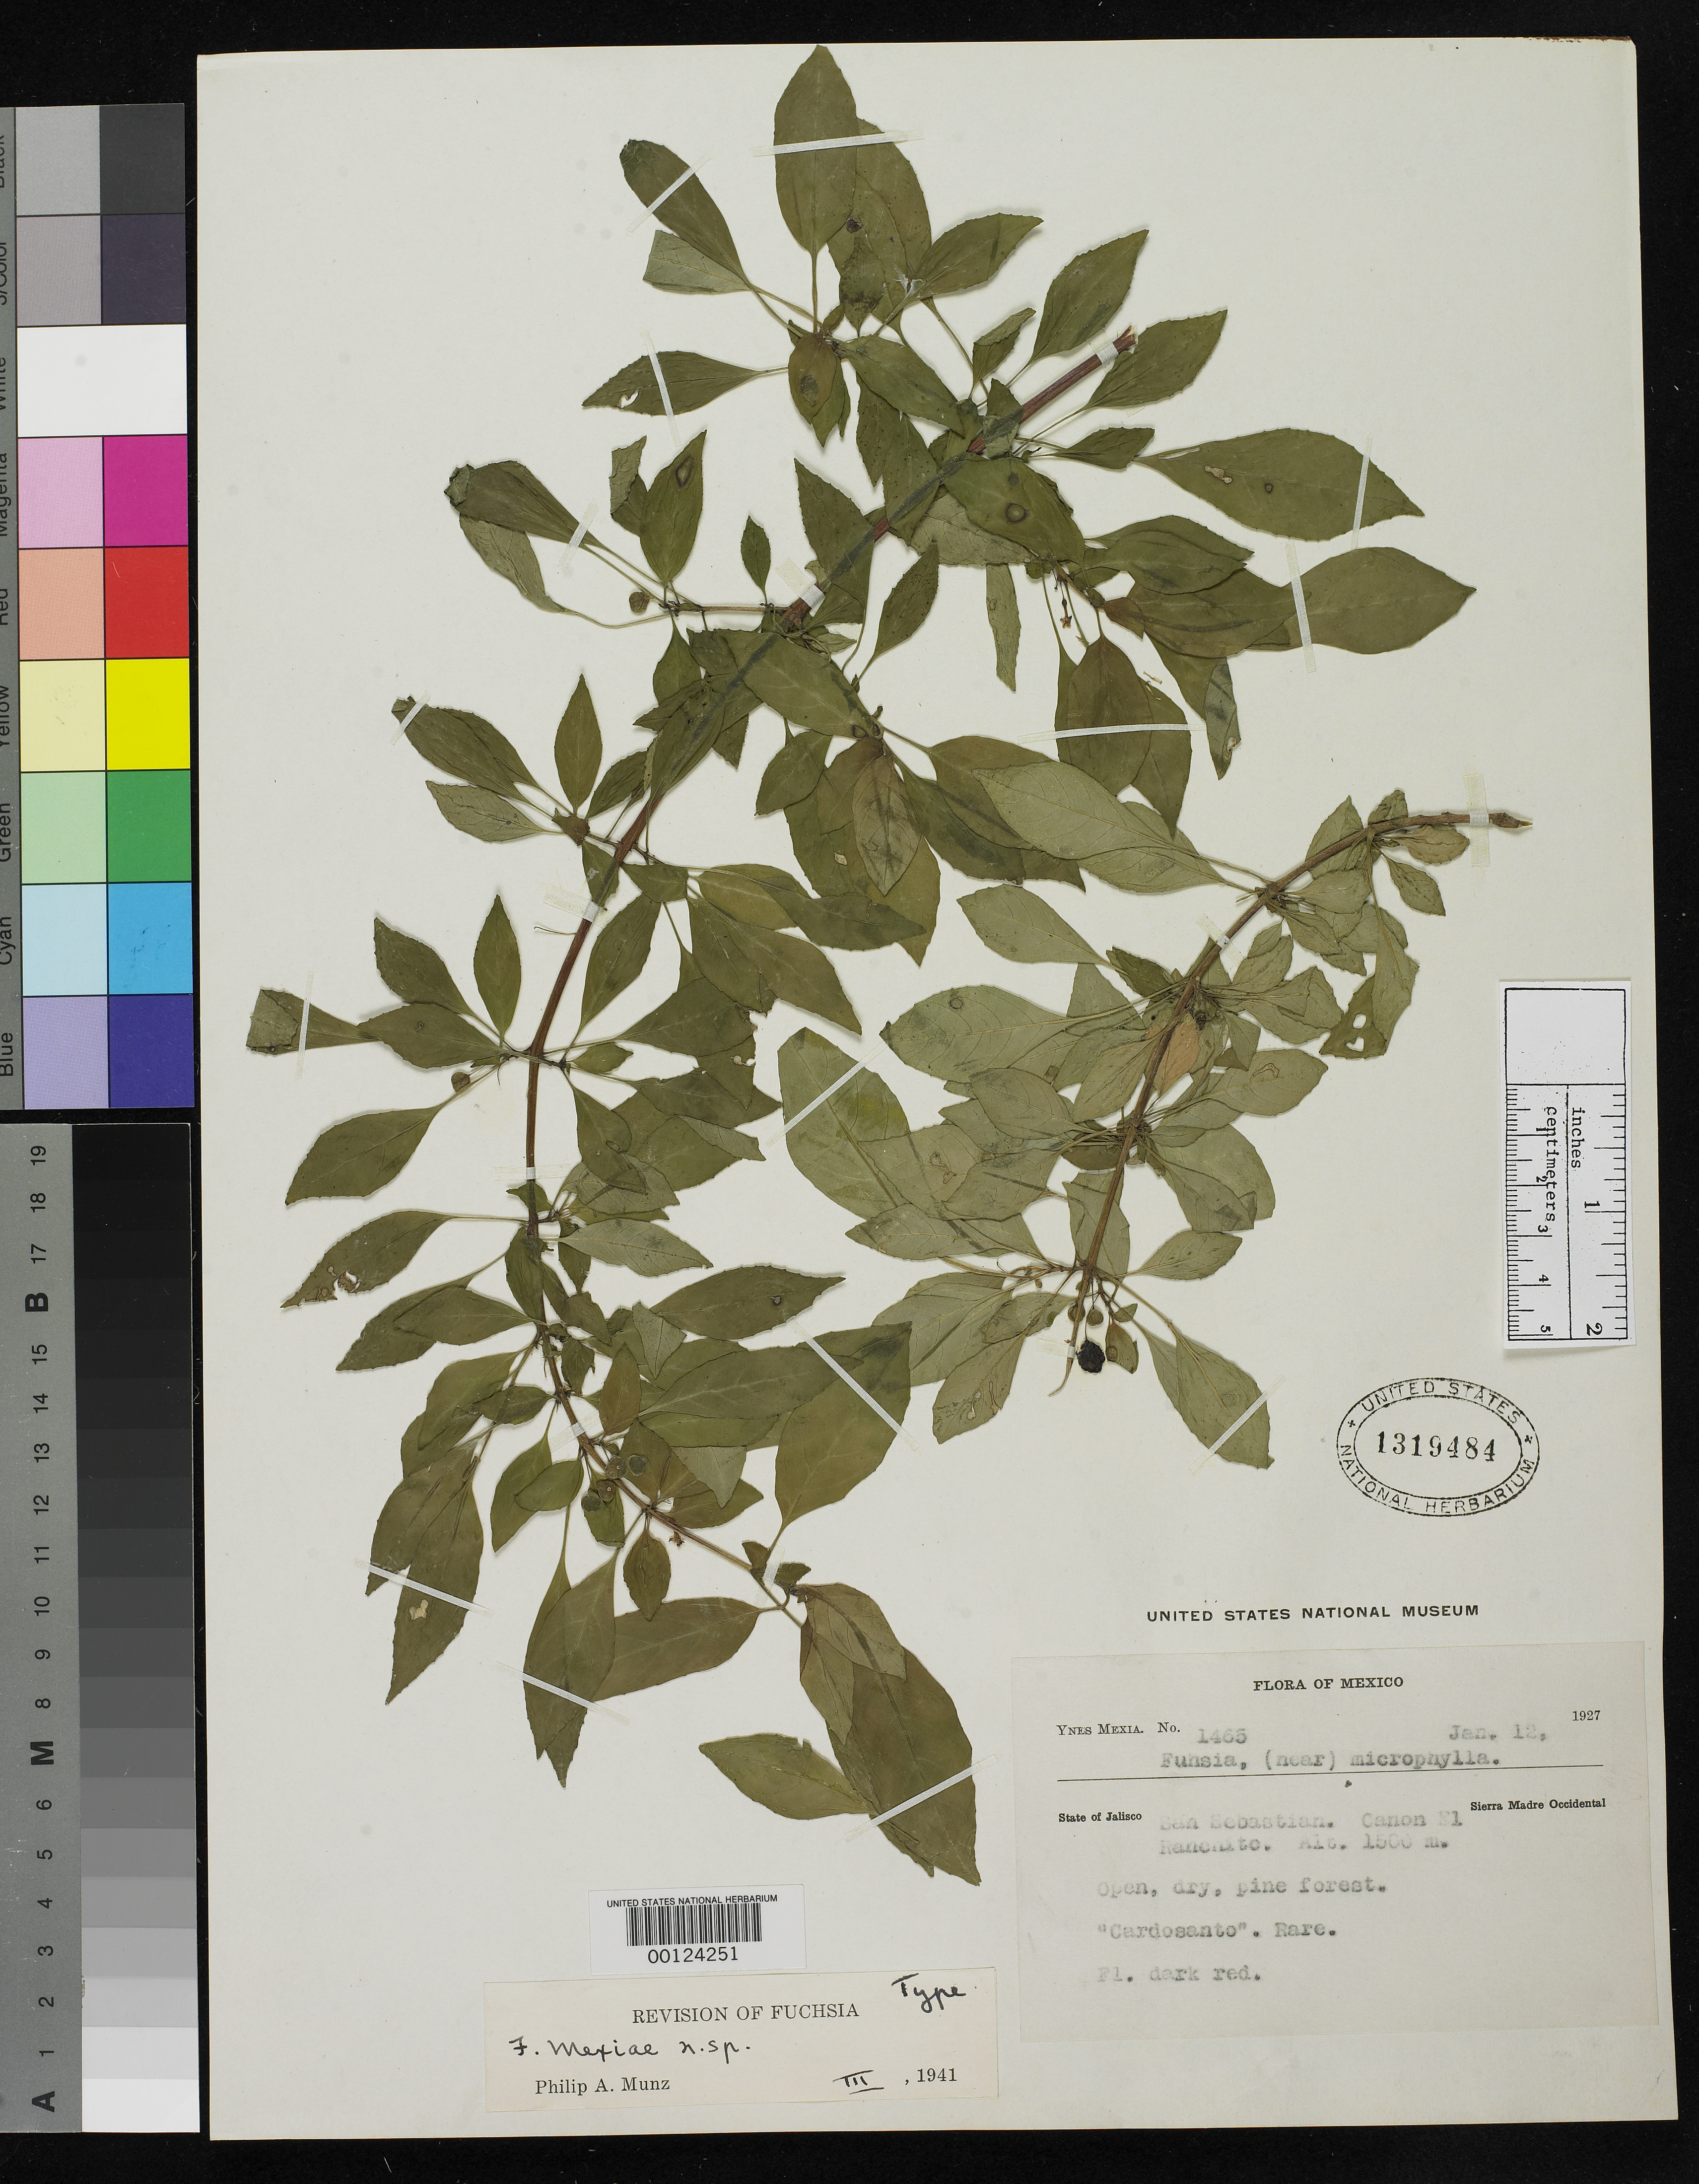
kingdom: Plantae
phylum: Tracheophyta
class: Magnoliopsida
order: Myrtales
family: Onagraceae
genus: Fuchsia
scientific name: Fuchsia mexiae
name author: Munz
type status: Holotype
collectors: Y. Mexia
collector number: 1465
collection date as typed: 12 Jan 1927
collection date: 1927-01-12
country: Mexico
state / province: Jalisco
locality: Canon El Ranchito, San Sebastion.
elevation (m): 1500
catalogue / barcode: US 1319484